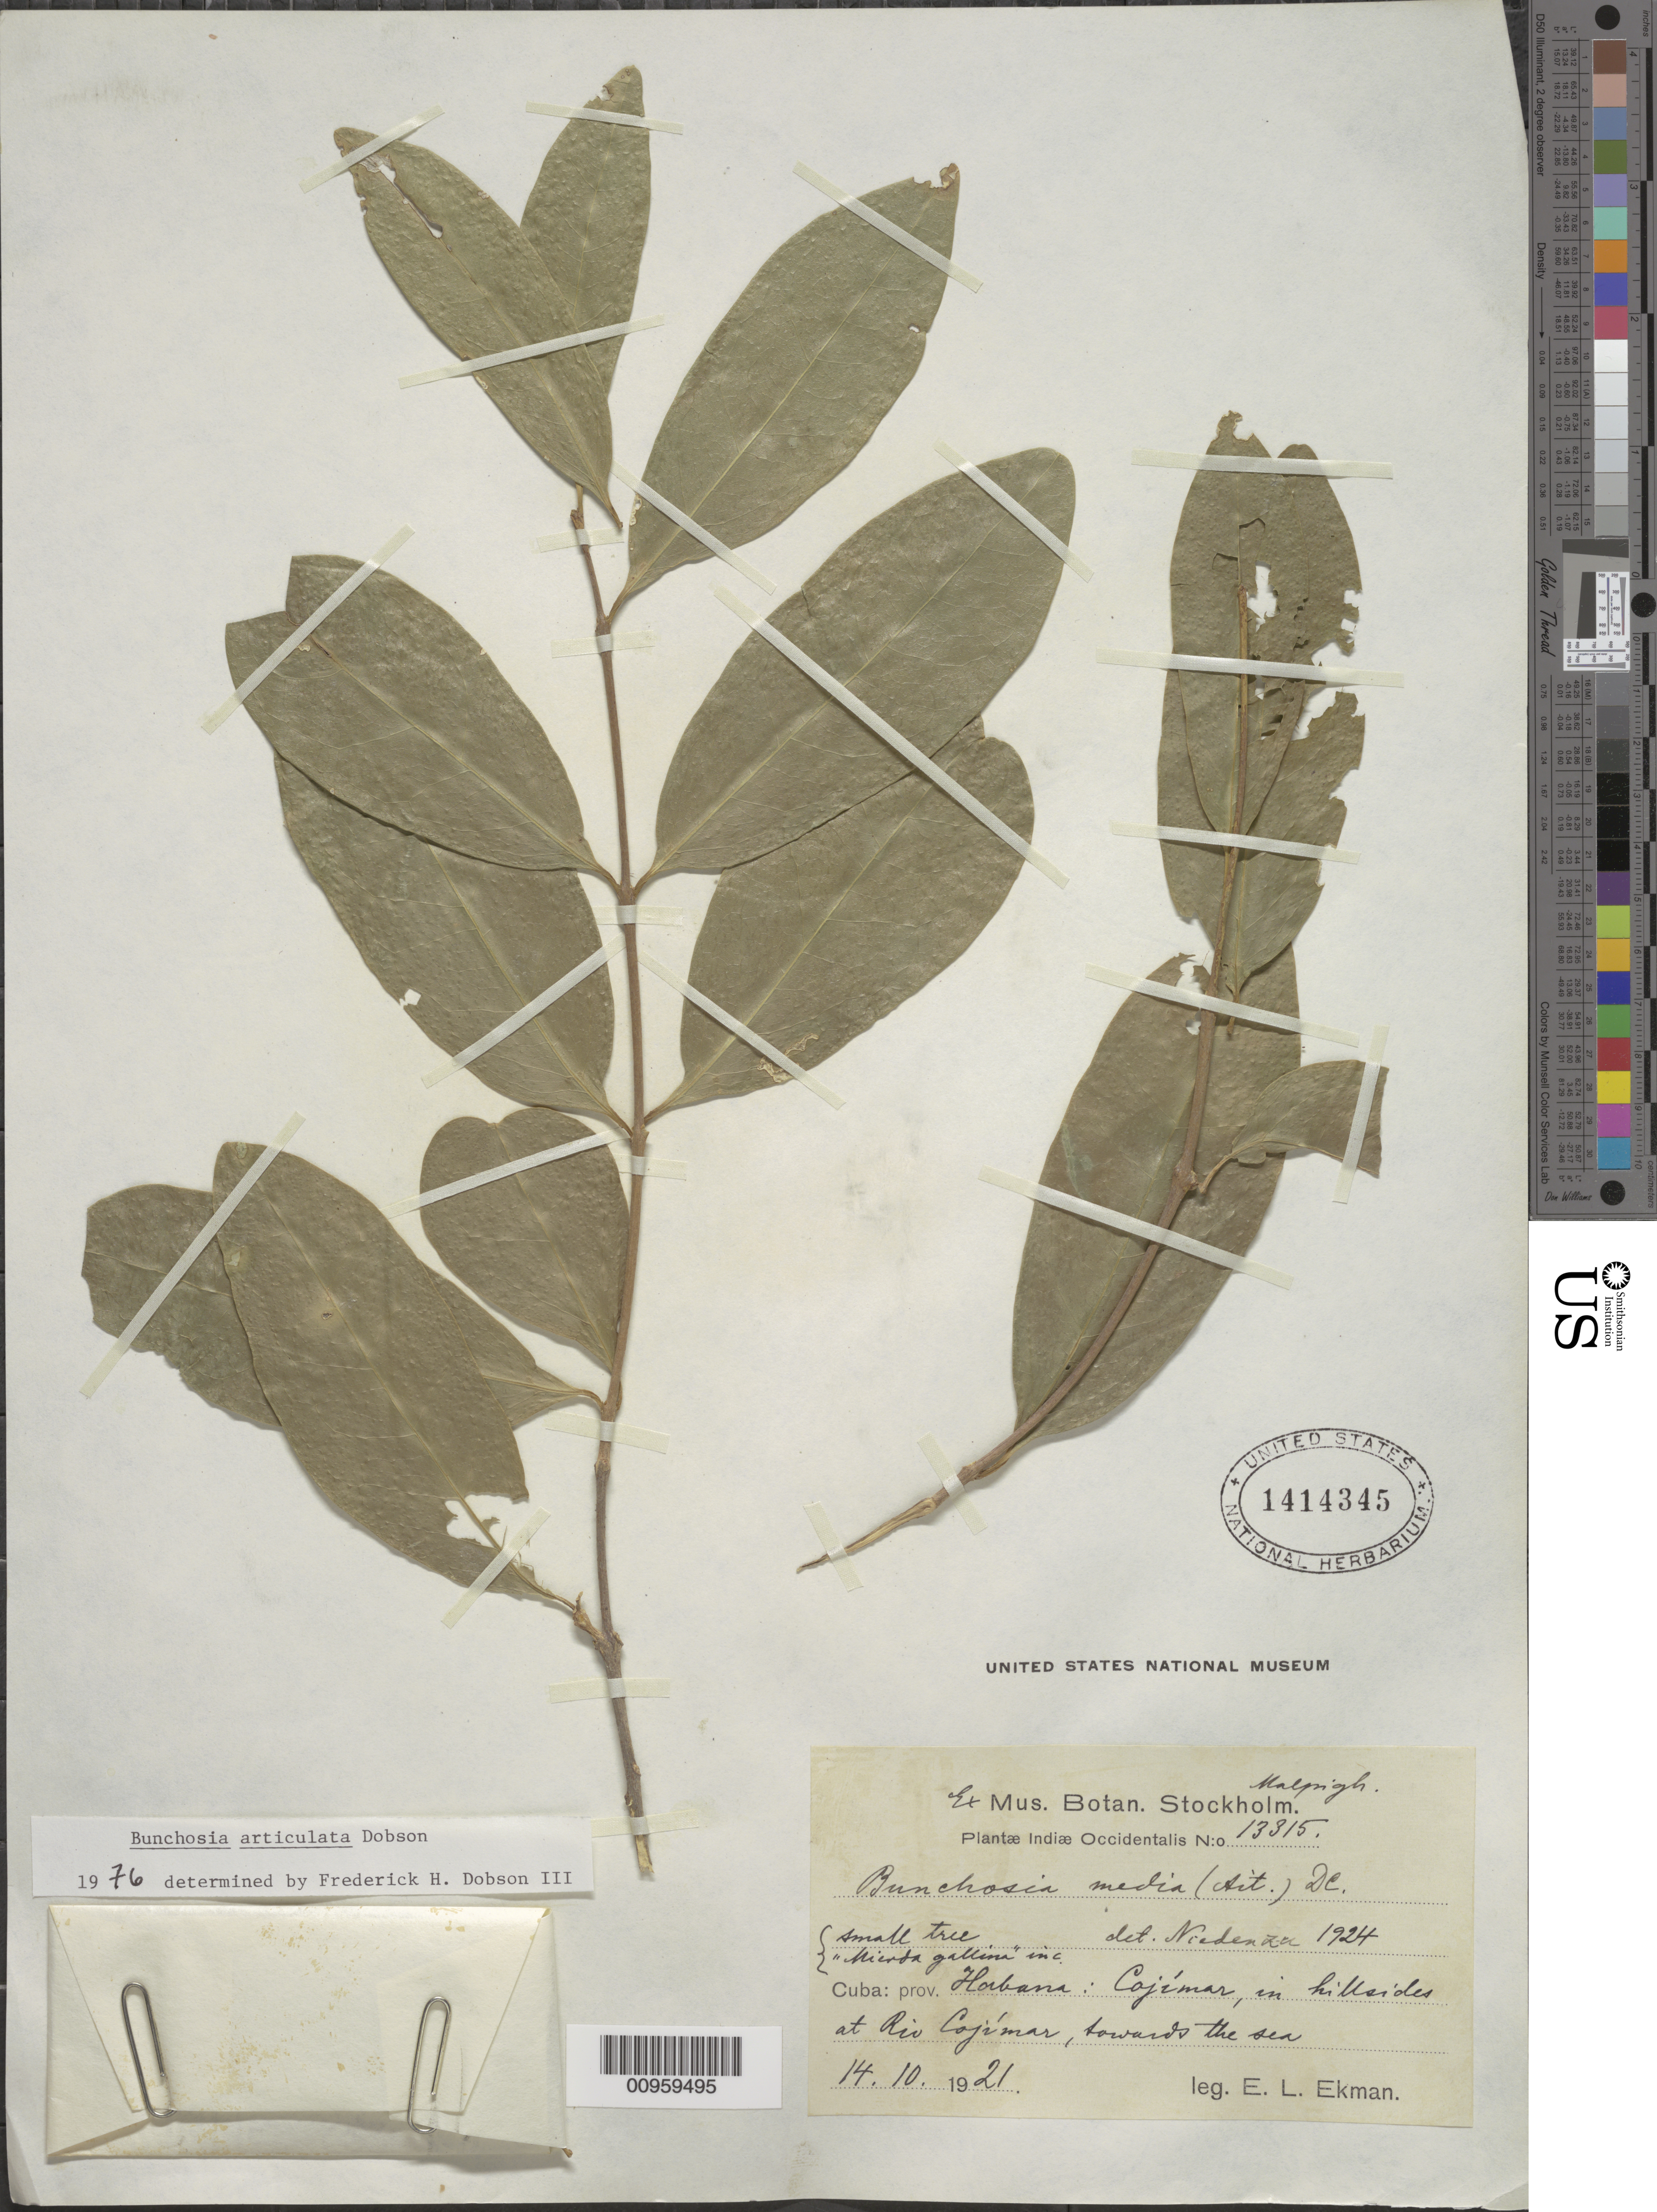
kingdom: Plantae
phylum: Tracheophyta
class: Magnoliopsida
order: Malpighiales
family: Malpighiaceae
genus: Bunchosia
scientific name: Bunchosia articulata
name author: Dobson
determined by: Dobson, F. H., III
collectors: E. L. Ekman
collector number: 13315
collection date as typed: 14 Oct 1921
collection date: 1921-10-14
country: Cuba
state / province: La Habana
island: Cuba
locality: Cojímar, at Río Cojímar, towards the sea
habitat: In hillsides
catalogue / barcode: US 1414345